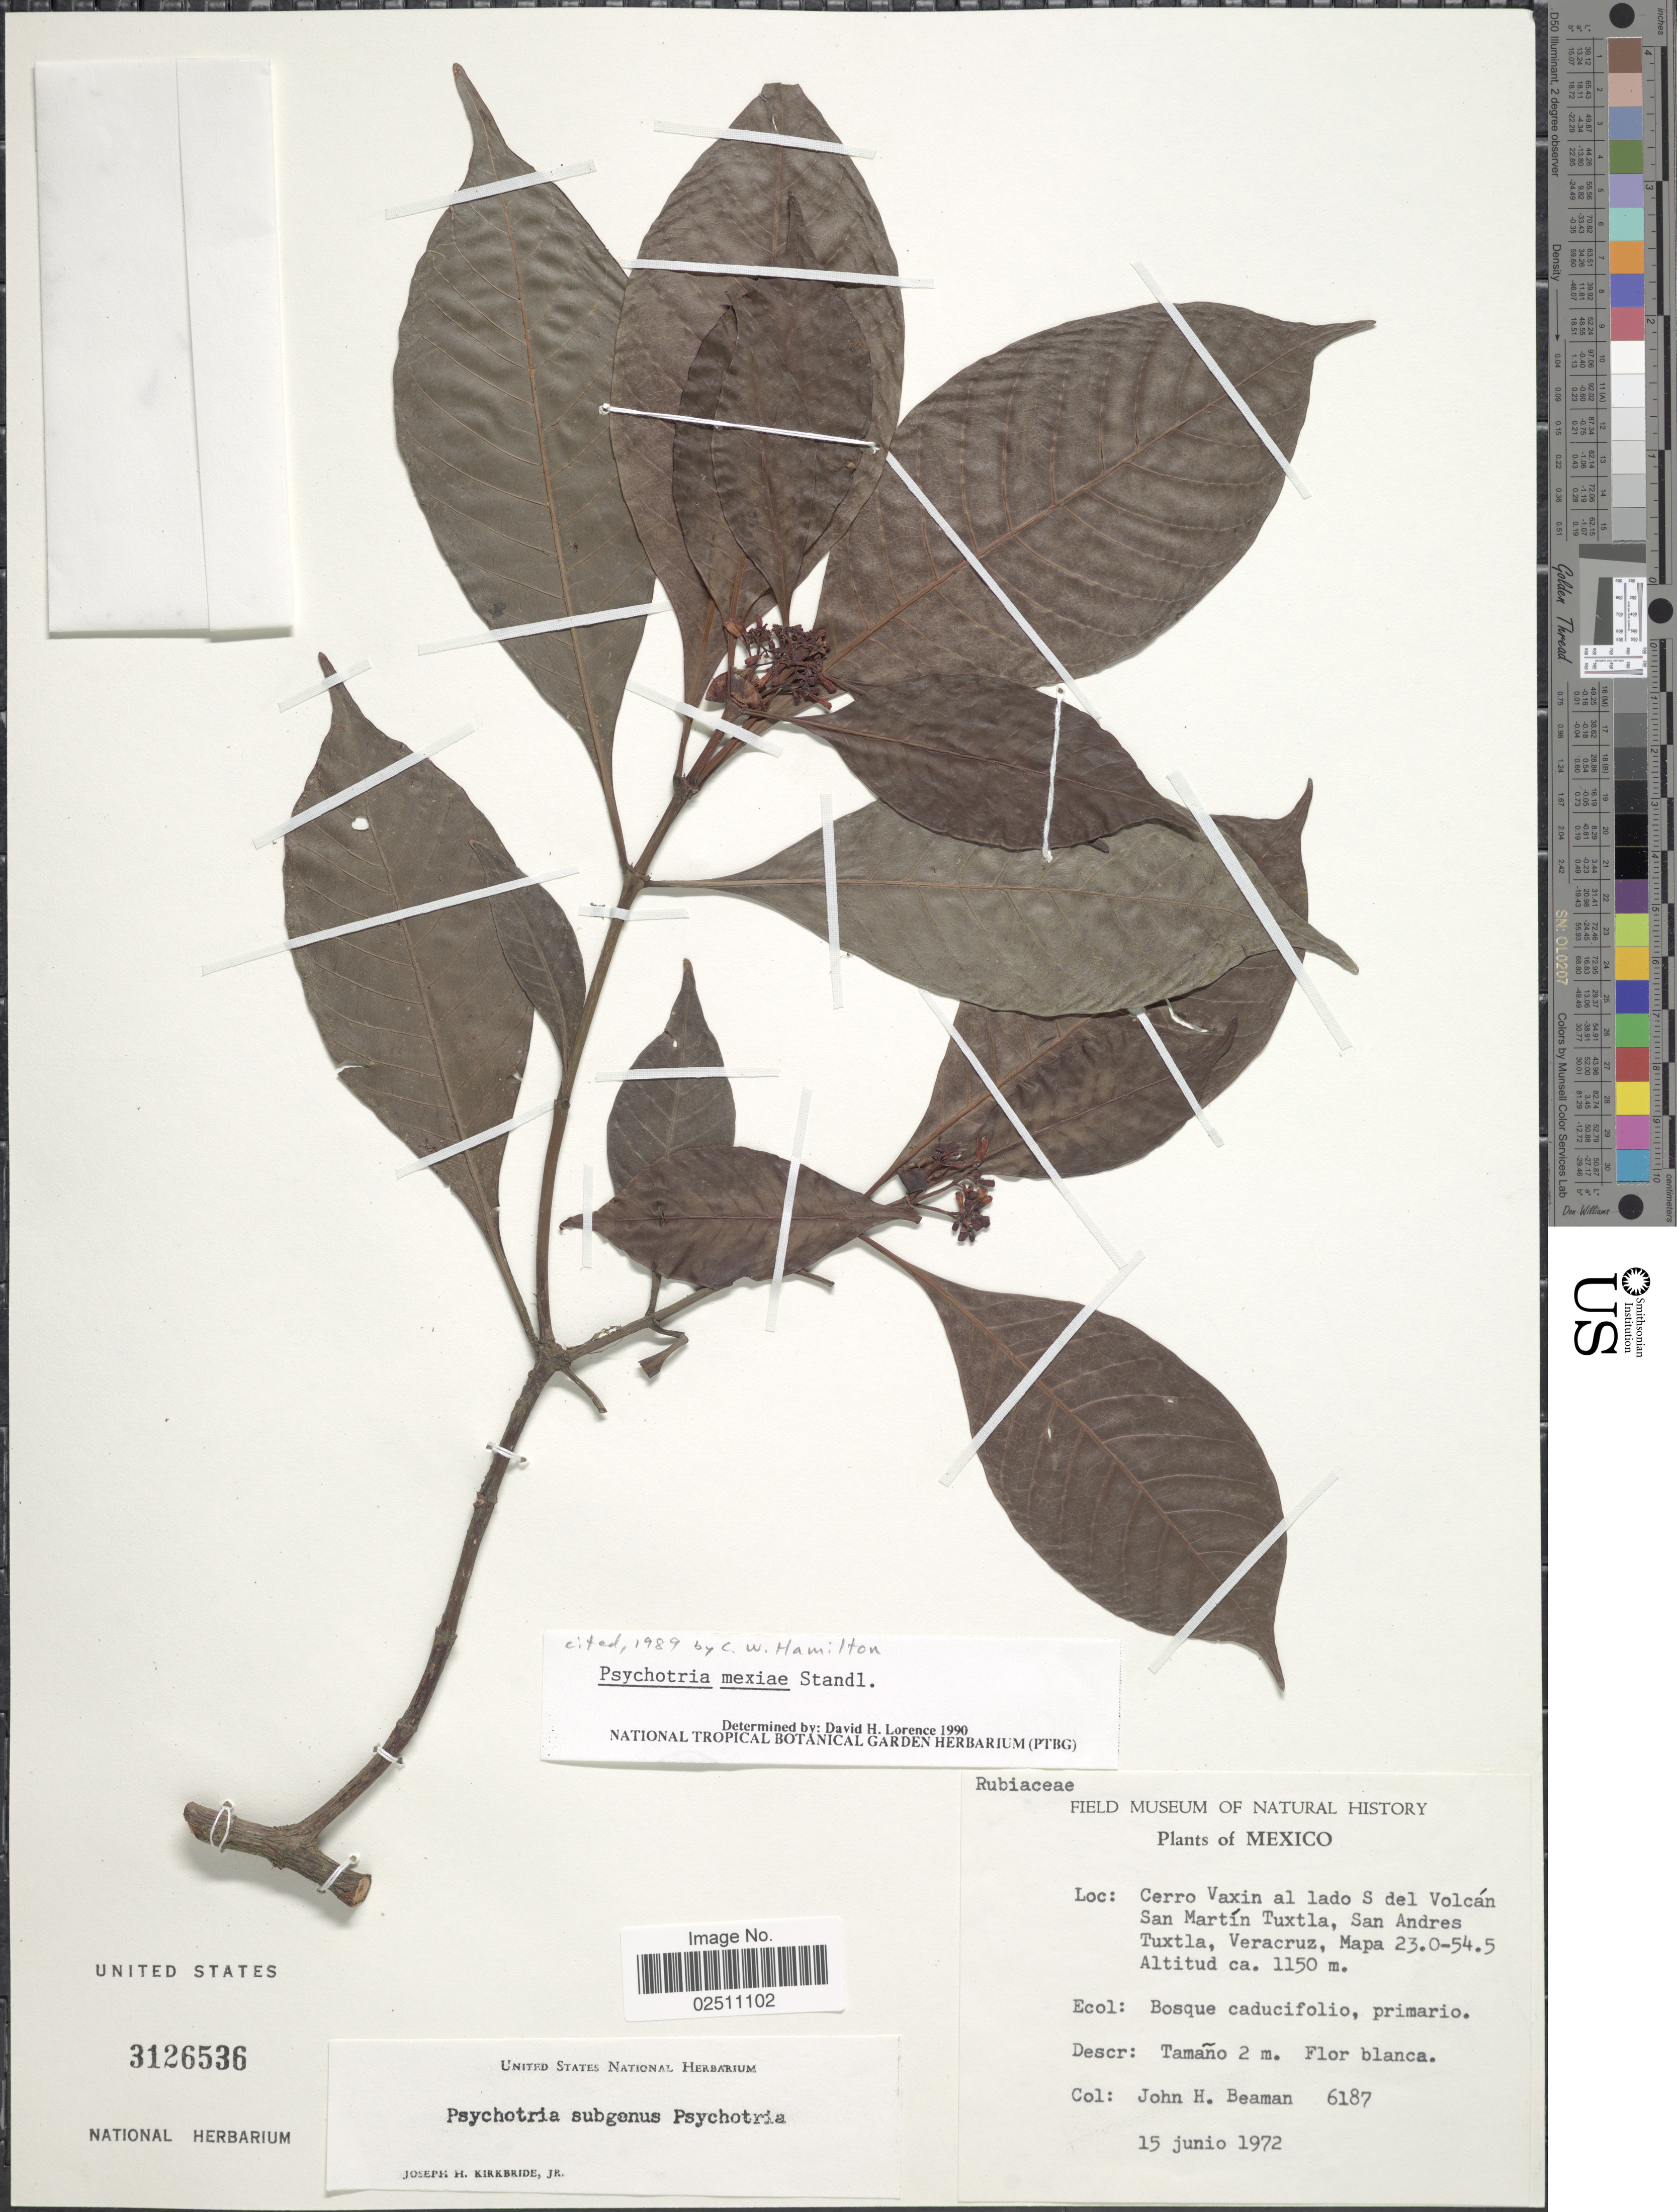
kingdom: Plantae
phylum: Tracheophyta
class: Magnoliopsida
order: Gentianales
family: Rubiaceae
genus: Psychotria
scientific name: Psychotria mexiae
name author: Standl.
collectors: J. H. Beaman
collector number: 6187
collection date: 1972-06-15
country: Mexico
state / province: Veracruz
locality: Cerro Vaxin al lado S del Volcan San Martin Tuxtla, San Andres Tuxtla, Veracruz, Mapa 23.0-54.5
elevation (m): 1150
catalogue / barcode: US 3126536